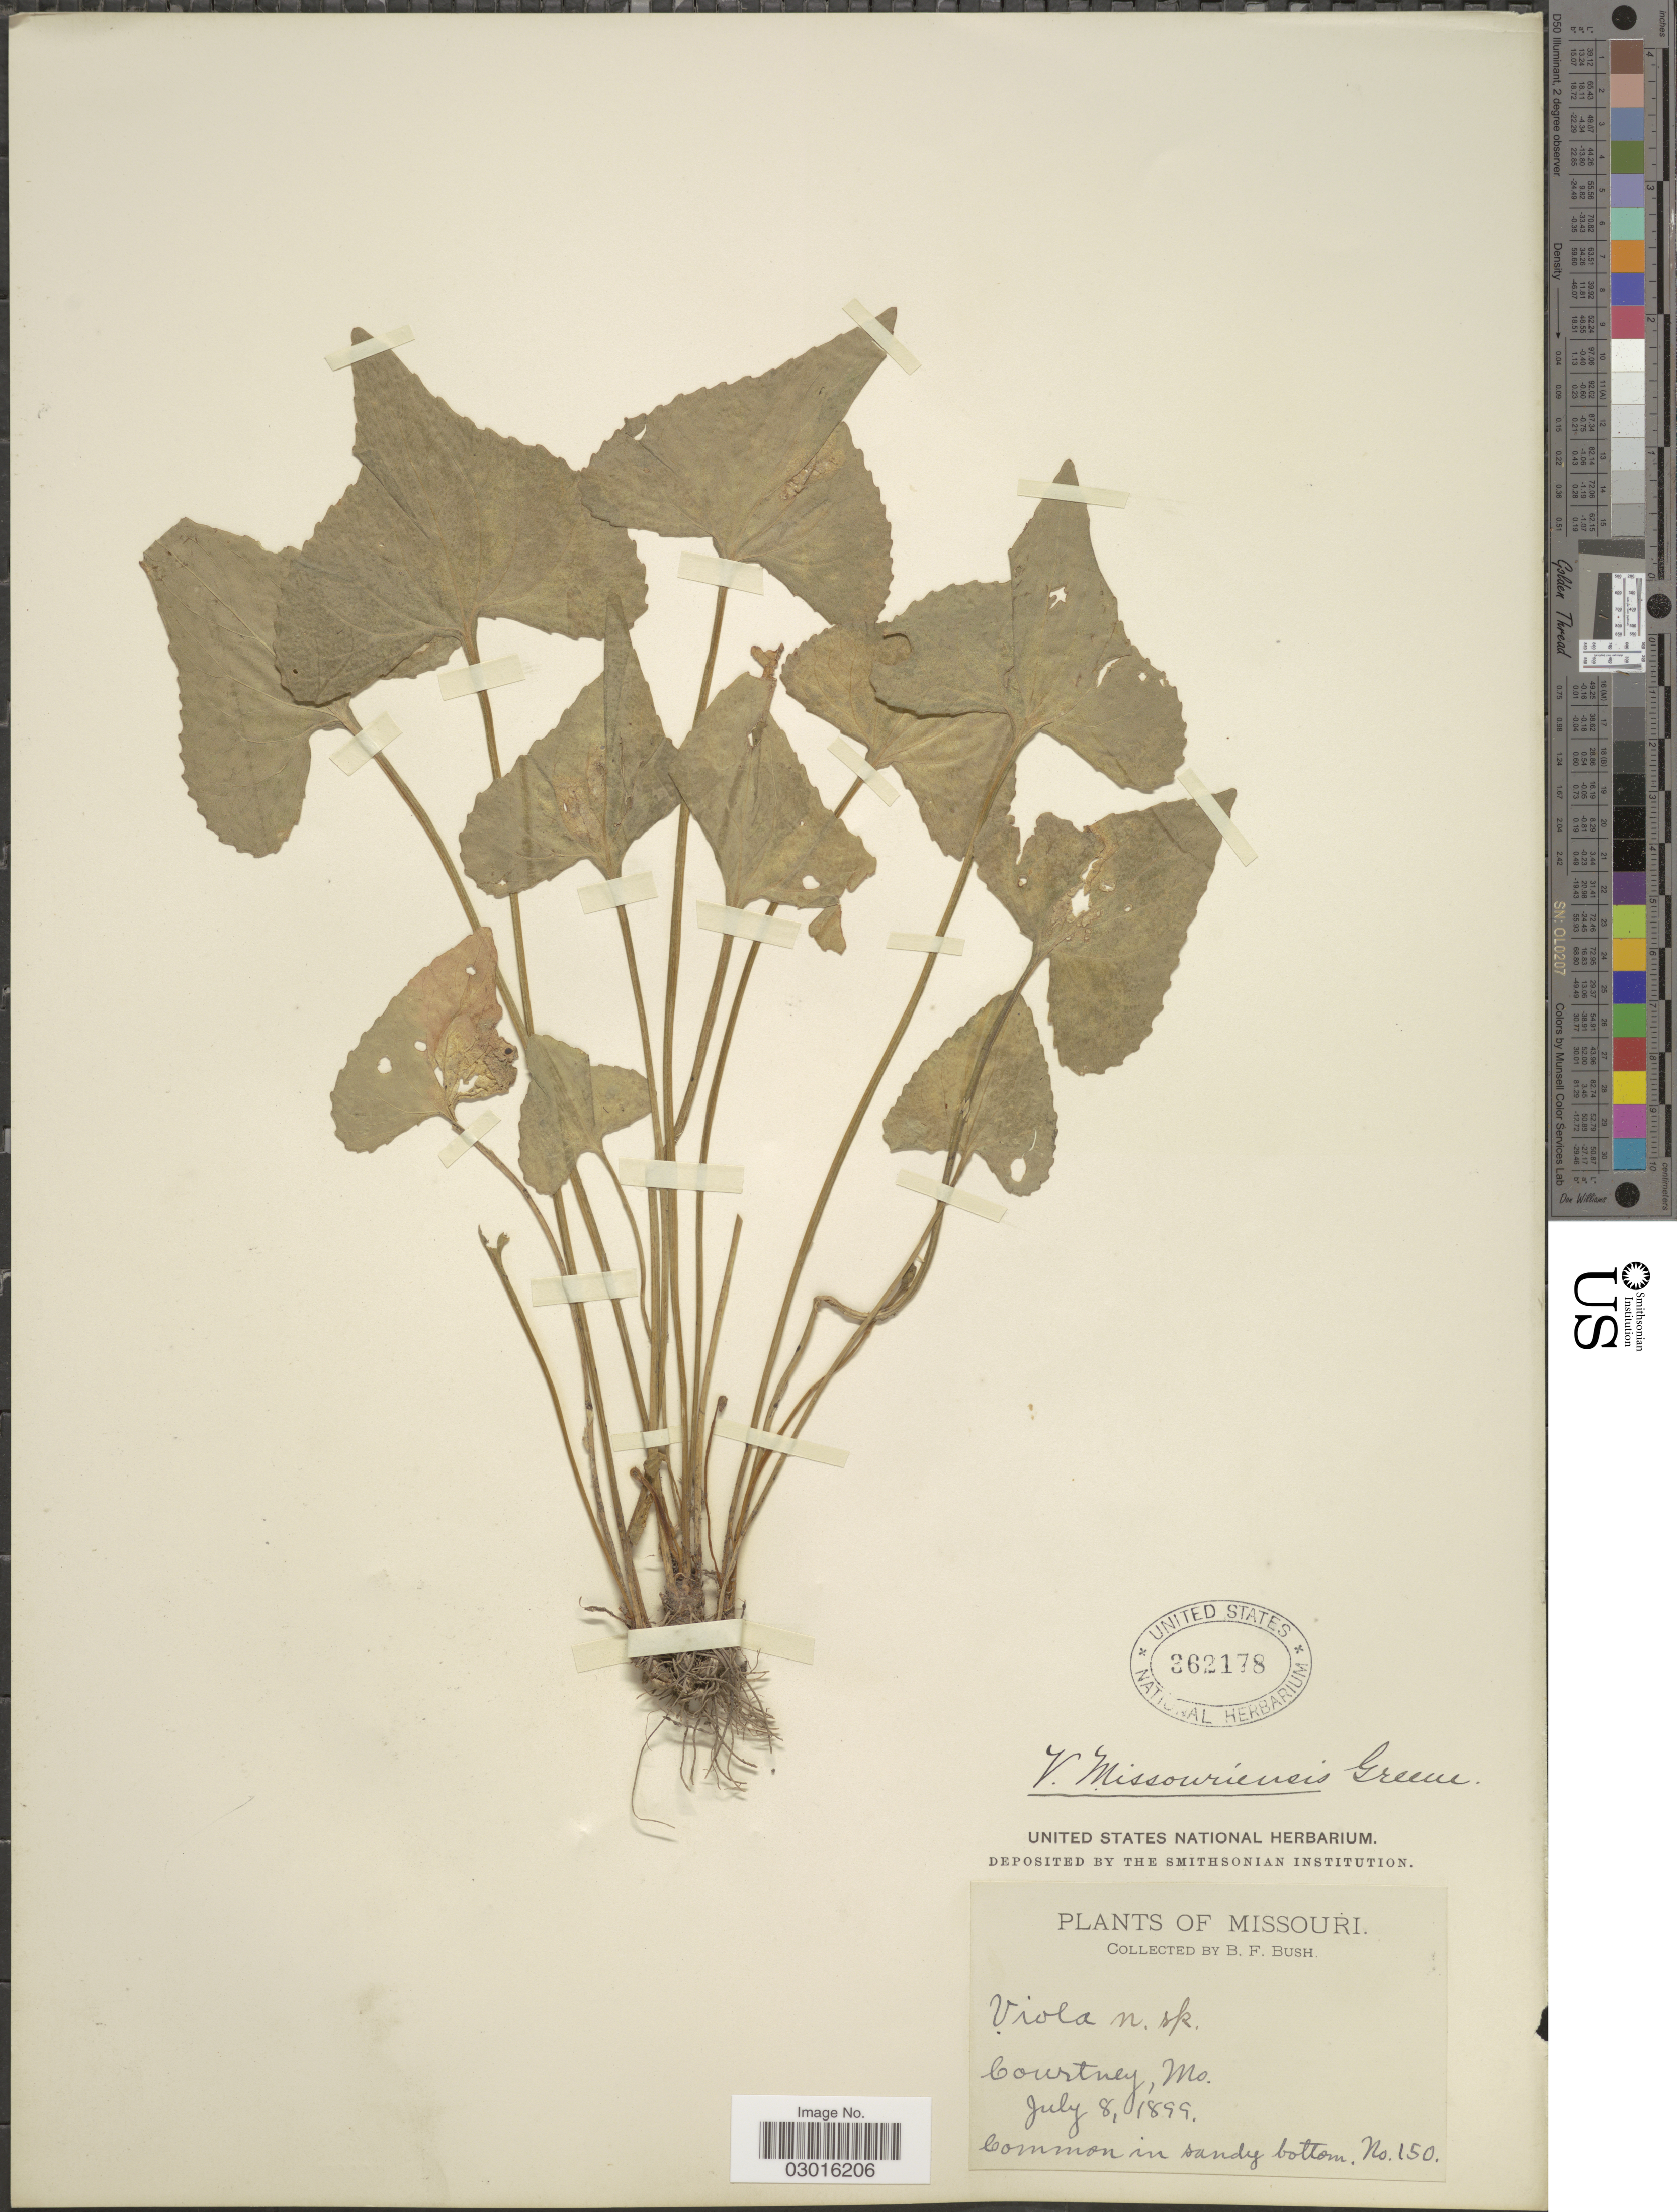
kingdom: Plantae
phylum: Tracheophyta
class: Magnoliopsida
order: Malpighiales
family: Violaceae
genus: Viola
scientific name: Viola missouriensis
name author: Greene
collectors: B. F. Bush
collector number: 150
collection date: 1899-07-08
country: United States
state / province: Missouri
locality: Courtney.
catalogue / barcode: US 362178